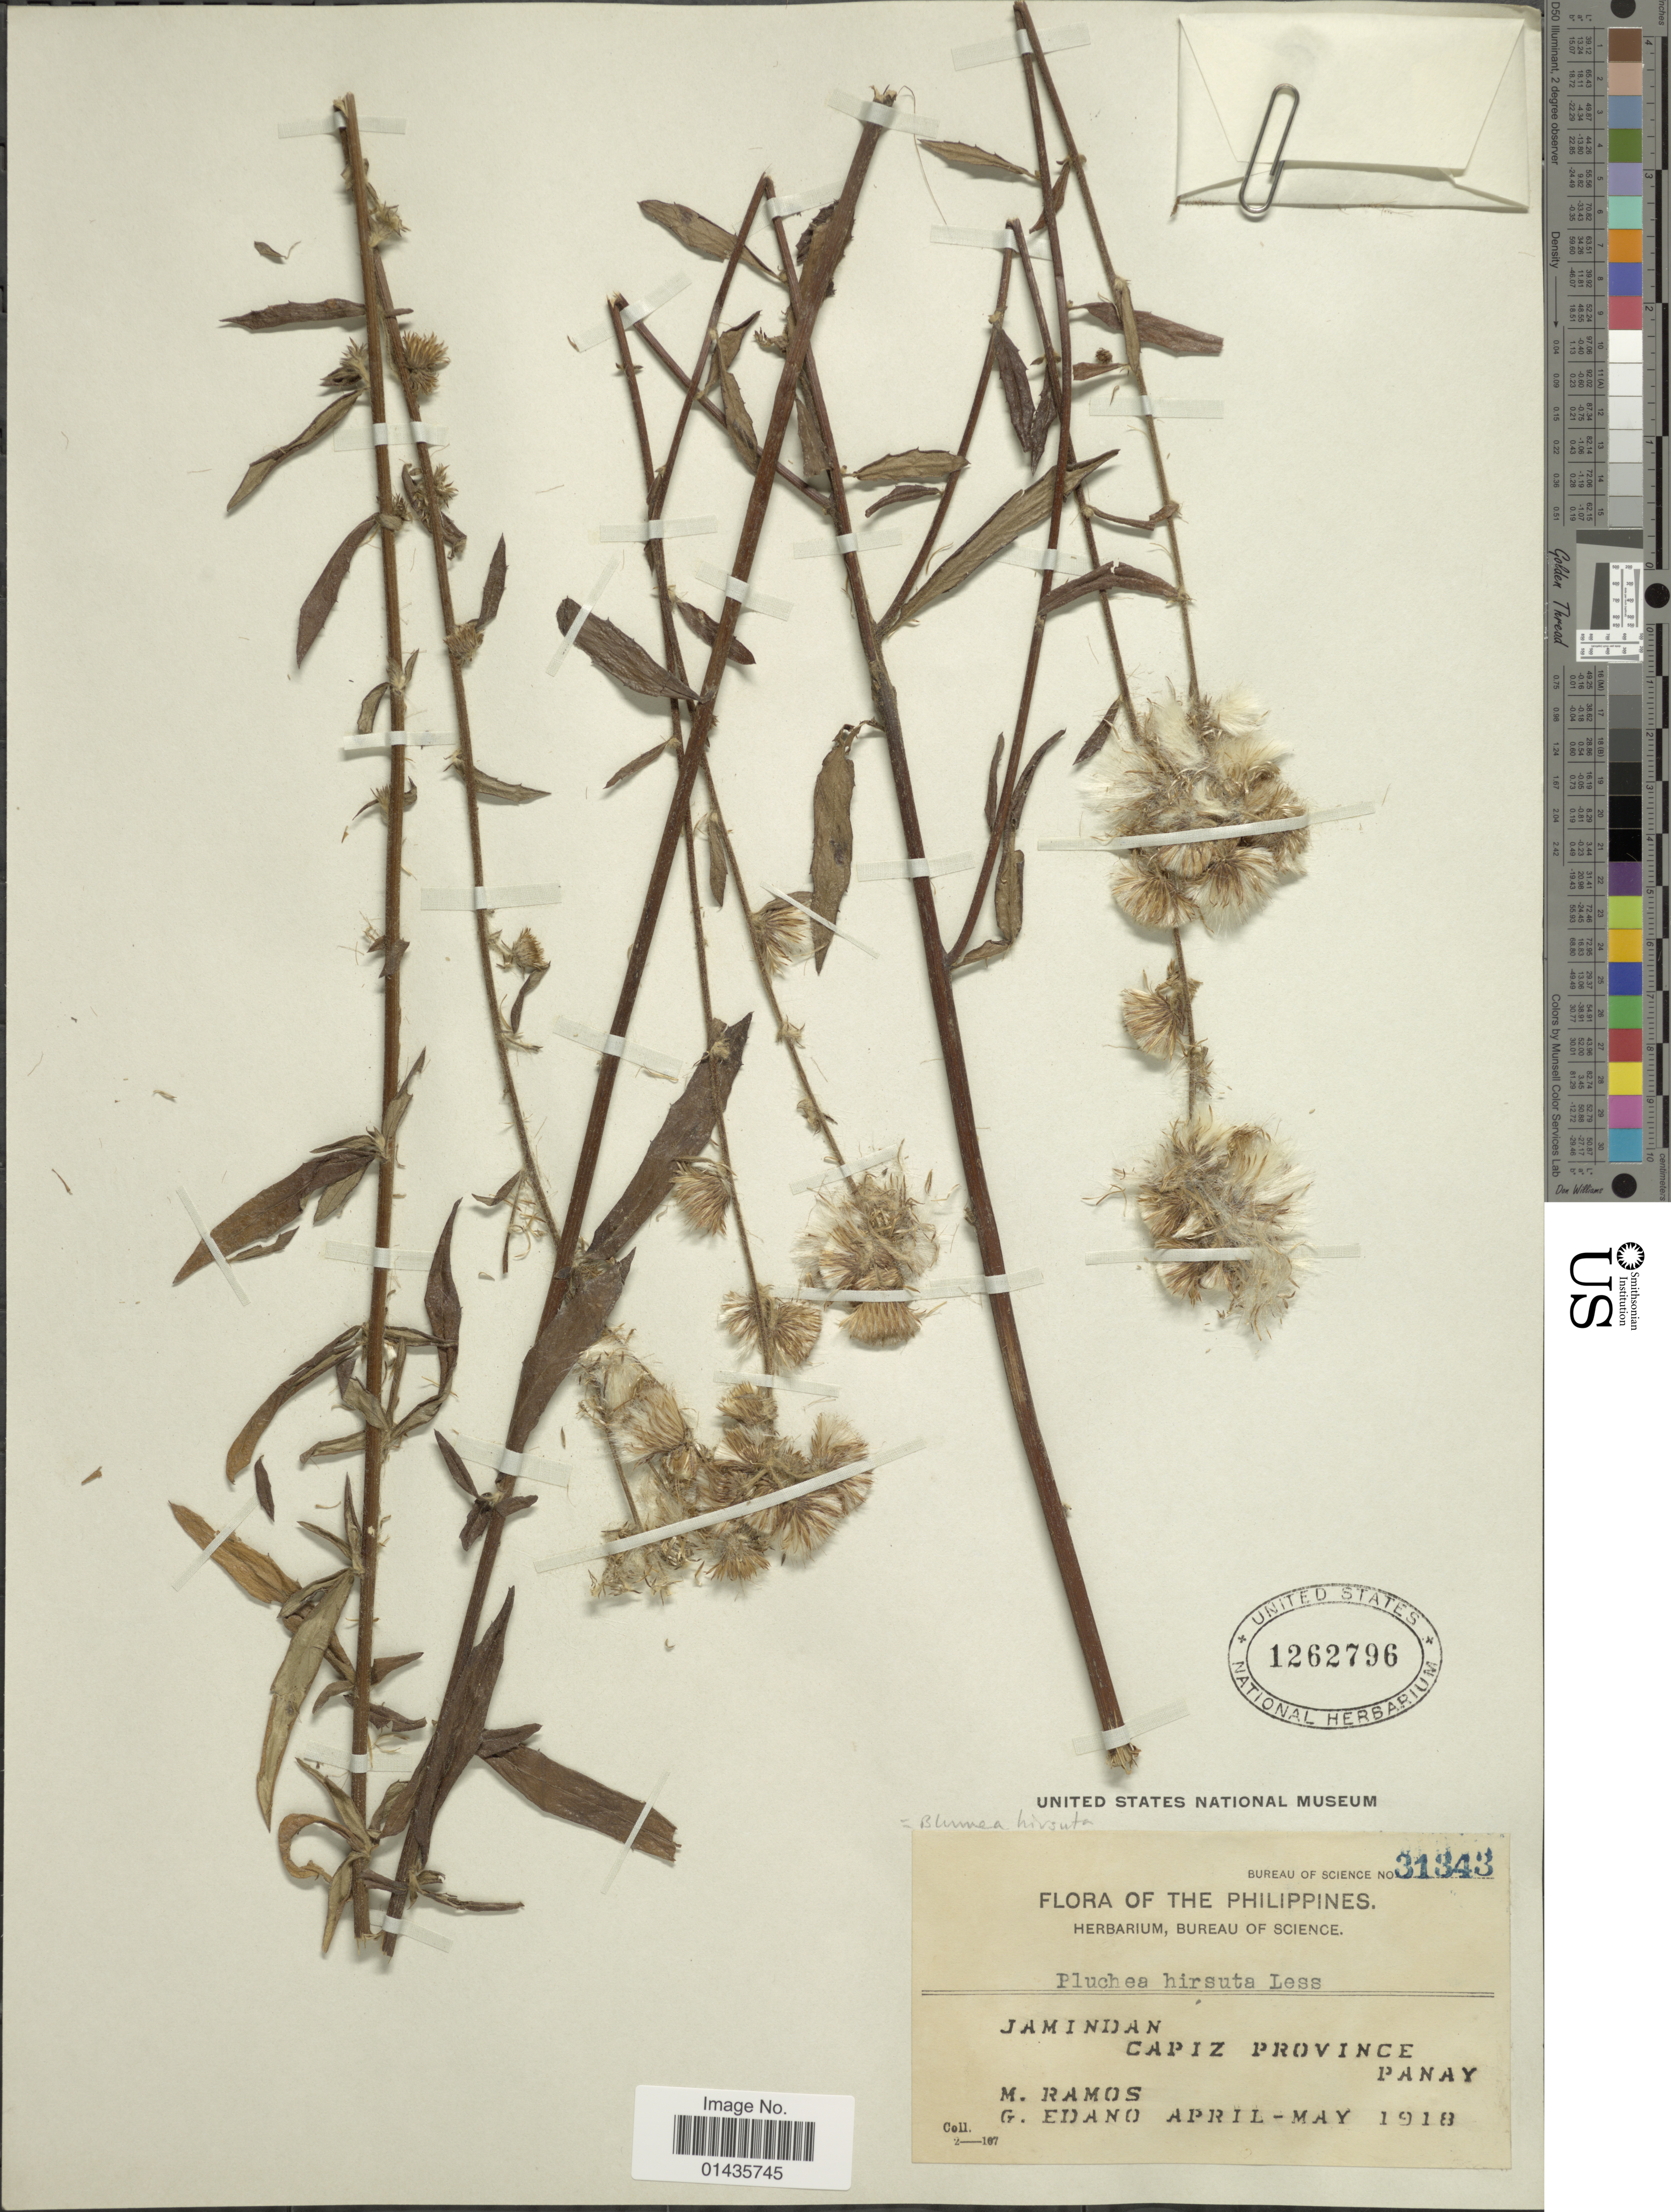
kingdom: Plantae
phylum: Tracheophyta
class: Magnoliopsida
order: Asterales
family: Asteraceae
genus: Blumea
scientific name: Blumea hirsuta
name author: (Less.) M.R. Almeida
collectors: M. Ramos & G. Edaño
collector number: Bureau of Science 31343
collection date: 1918-04/1918-05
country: Philippines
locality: Jamindan, Capiz Province, Panay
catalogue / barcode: US 1262796